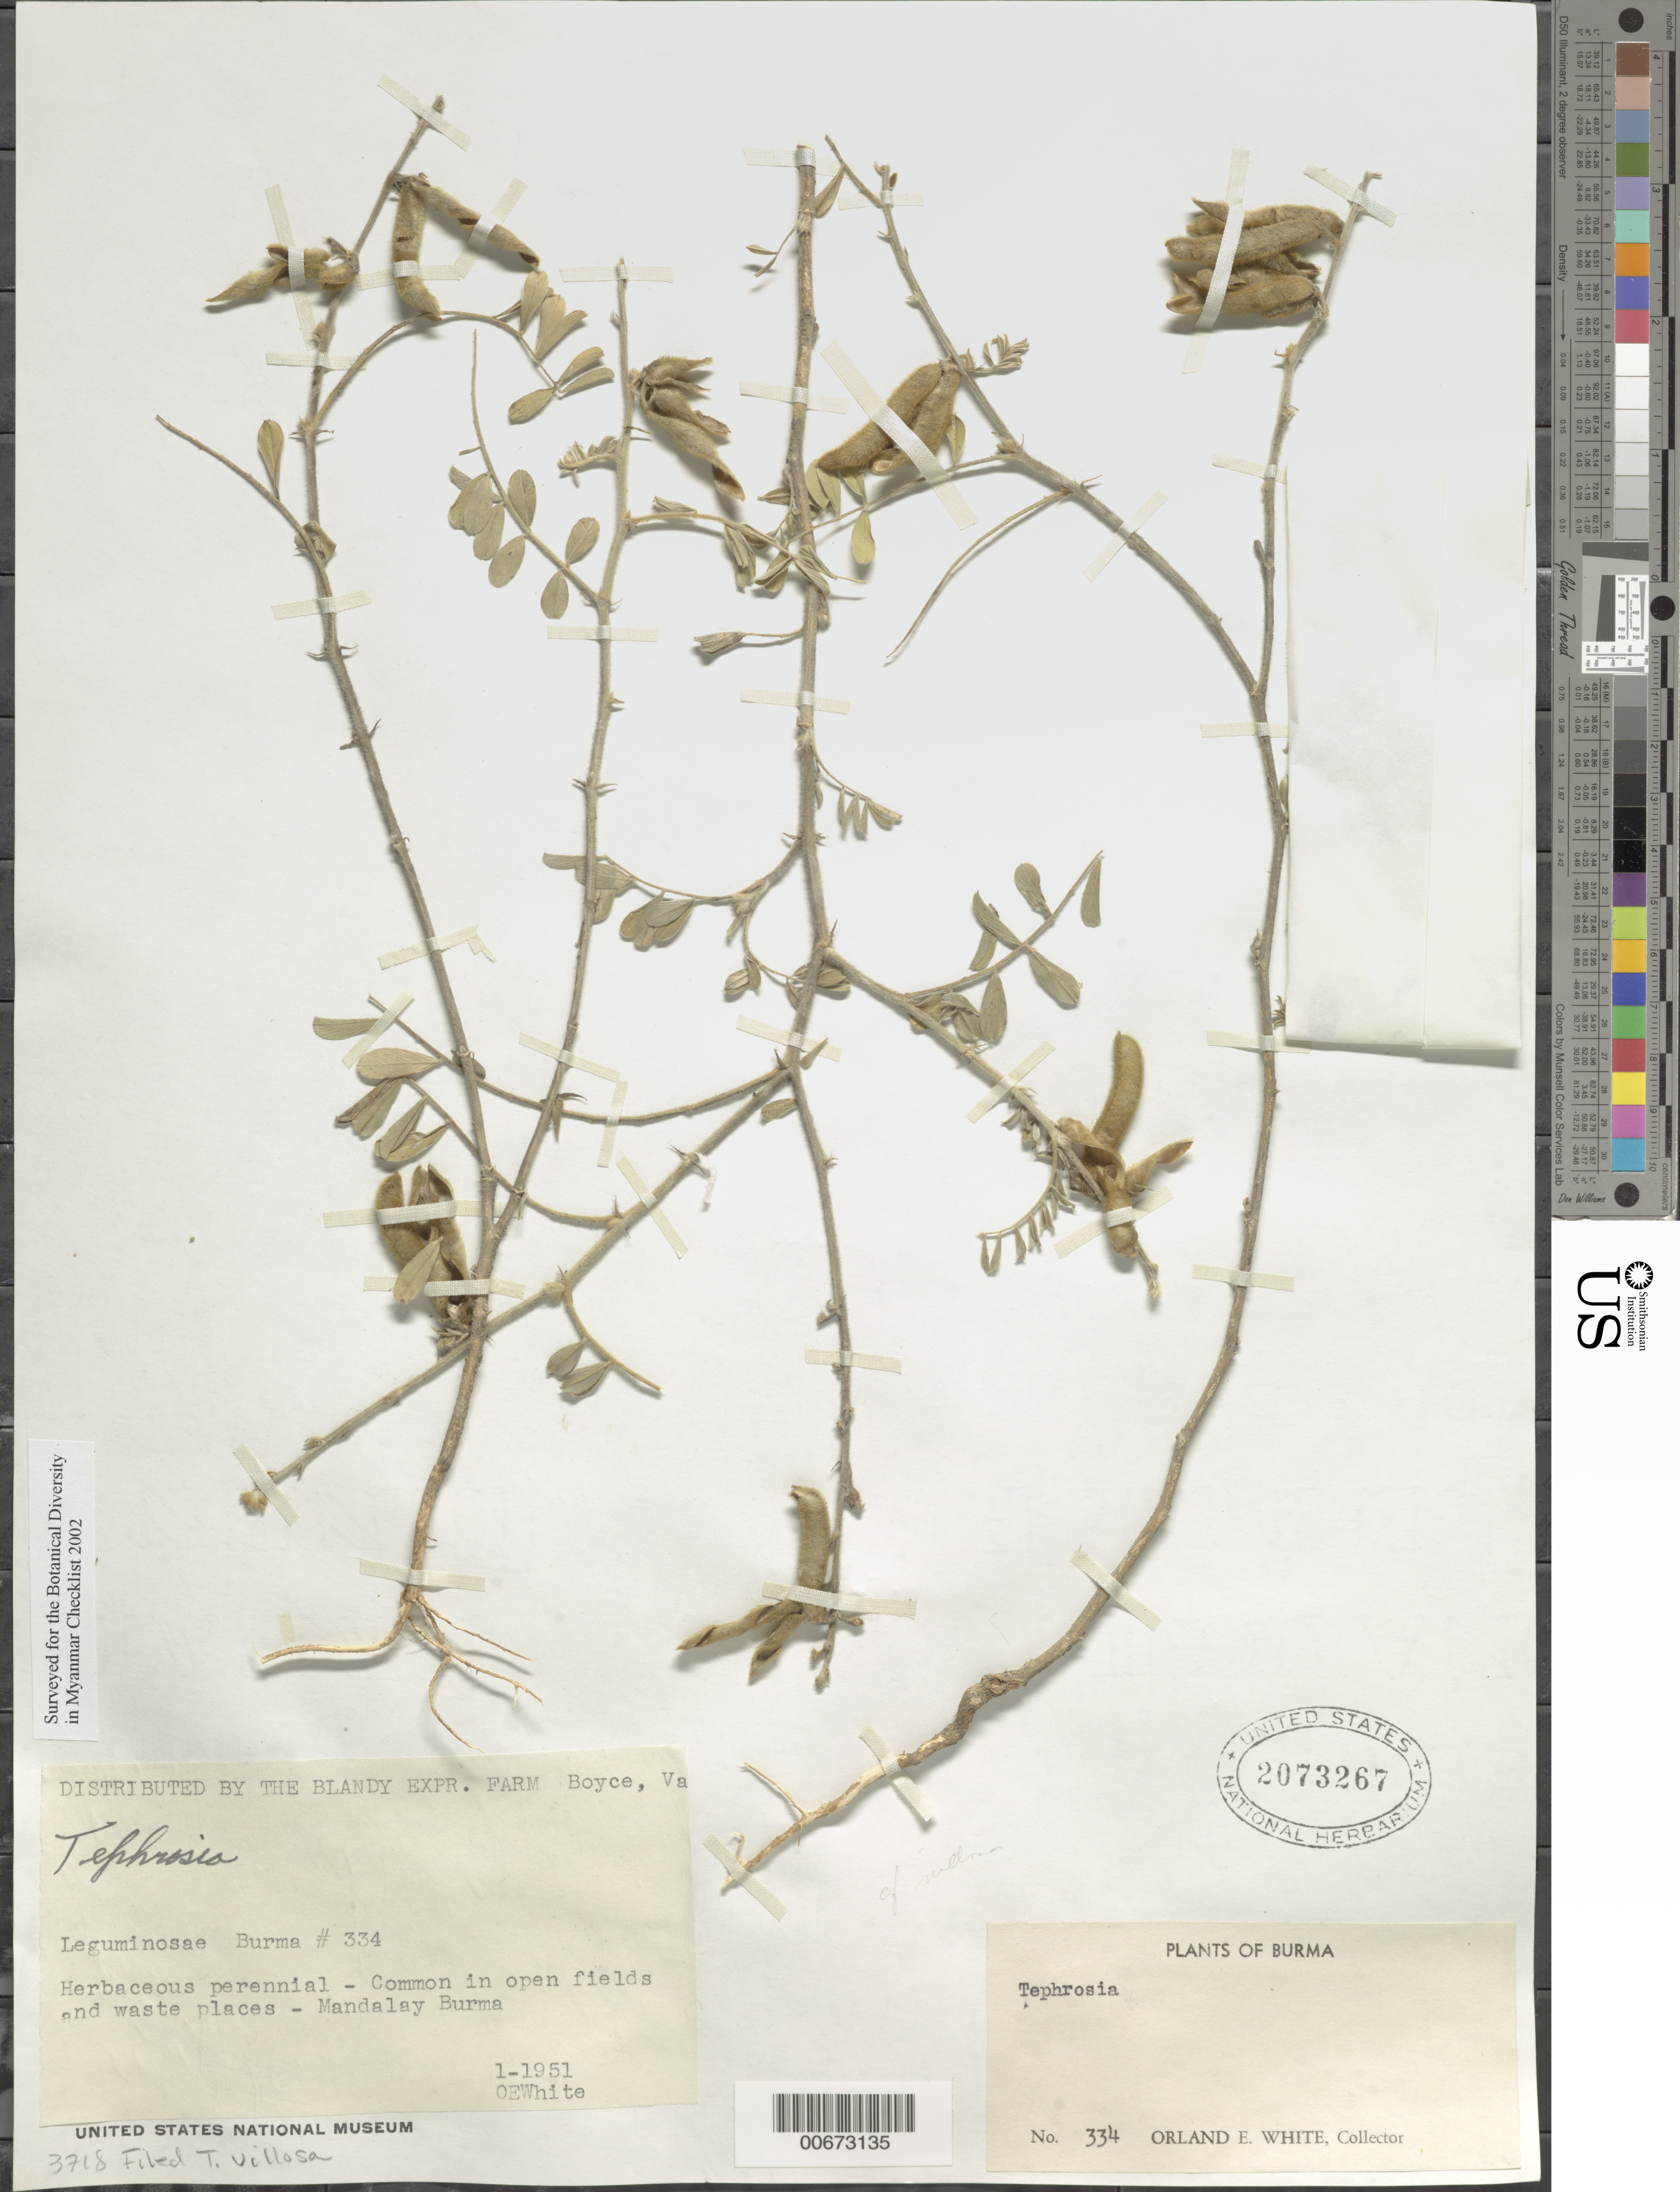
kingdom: Plantae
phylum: Tracheophyta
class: Magnoliopsida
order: Fabales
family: Fabaceae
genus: Tephrosia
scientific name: Tephrosia villosa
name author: Pers.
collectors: O. E. White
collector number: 334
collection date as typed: Jan 1951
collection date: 1951-01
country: Myanmar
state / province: Mandalay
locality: Mandalay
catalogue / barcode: US 2073267